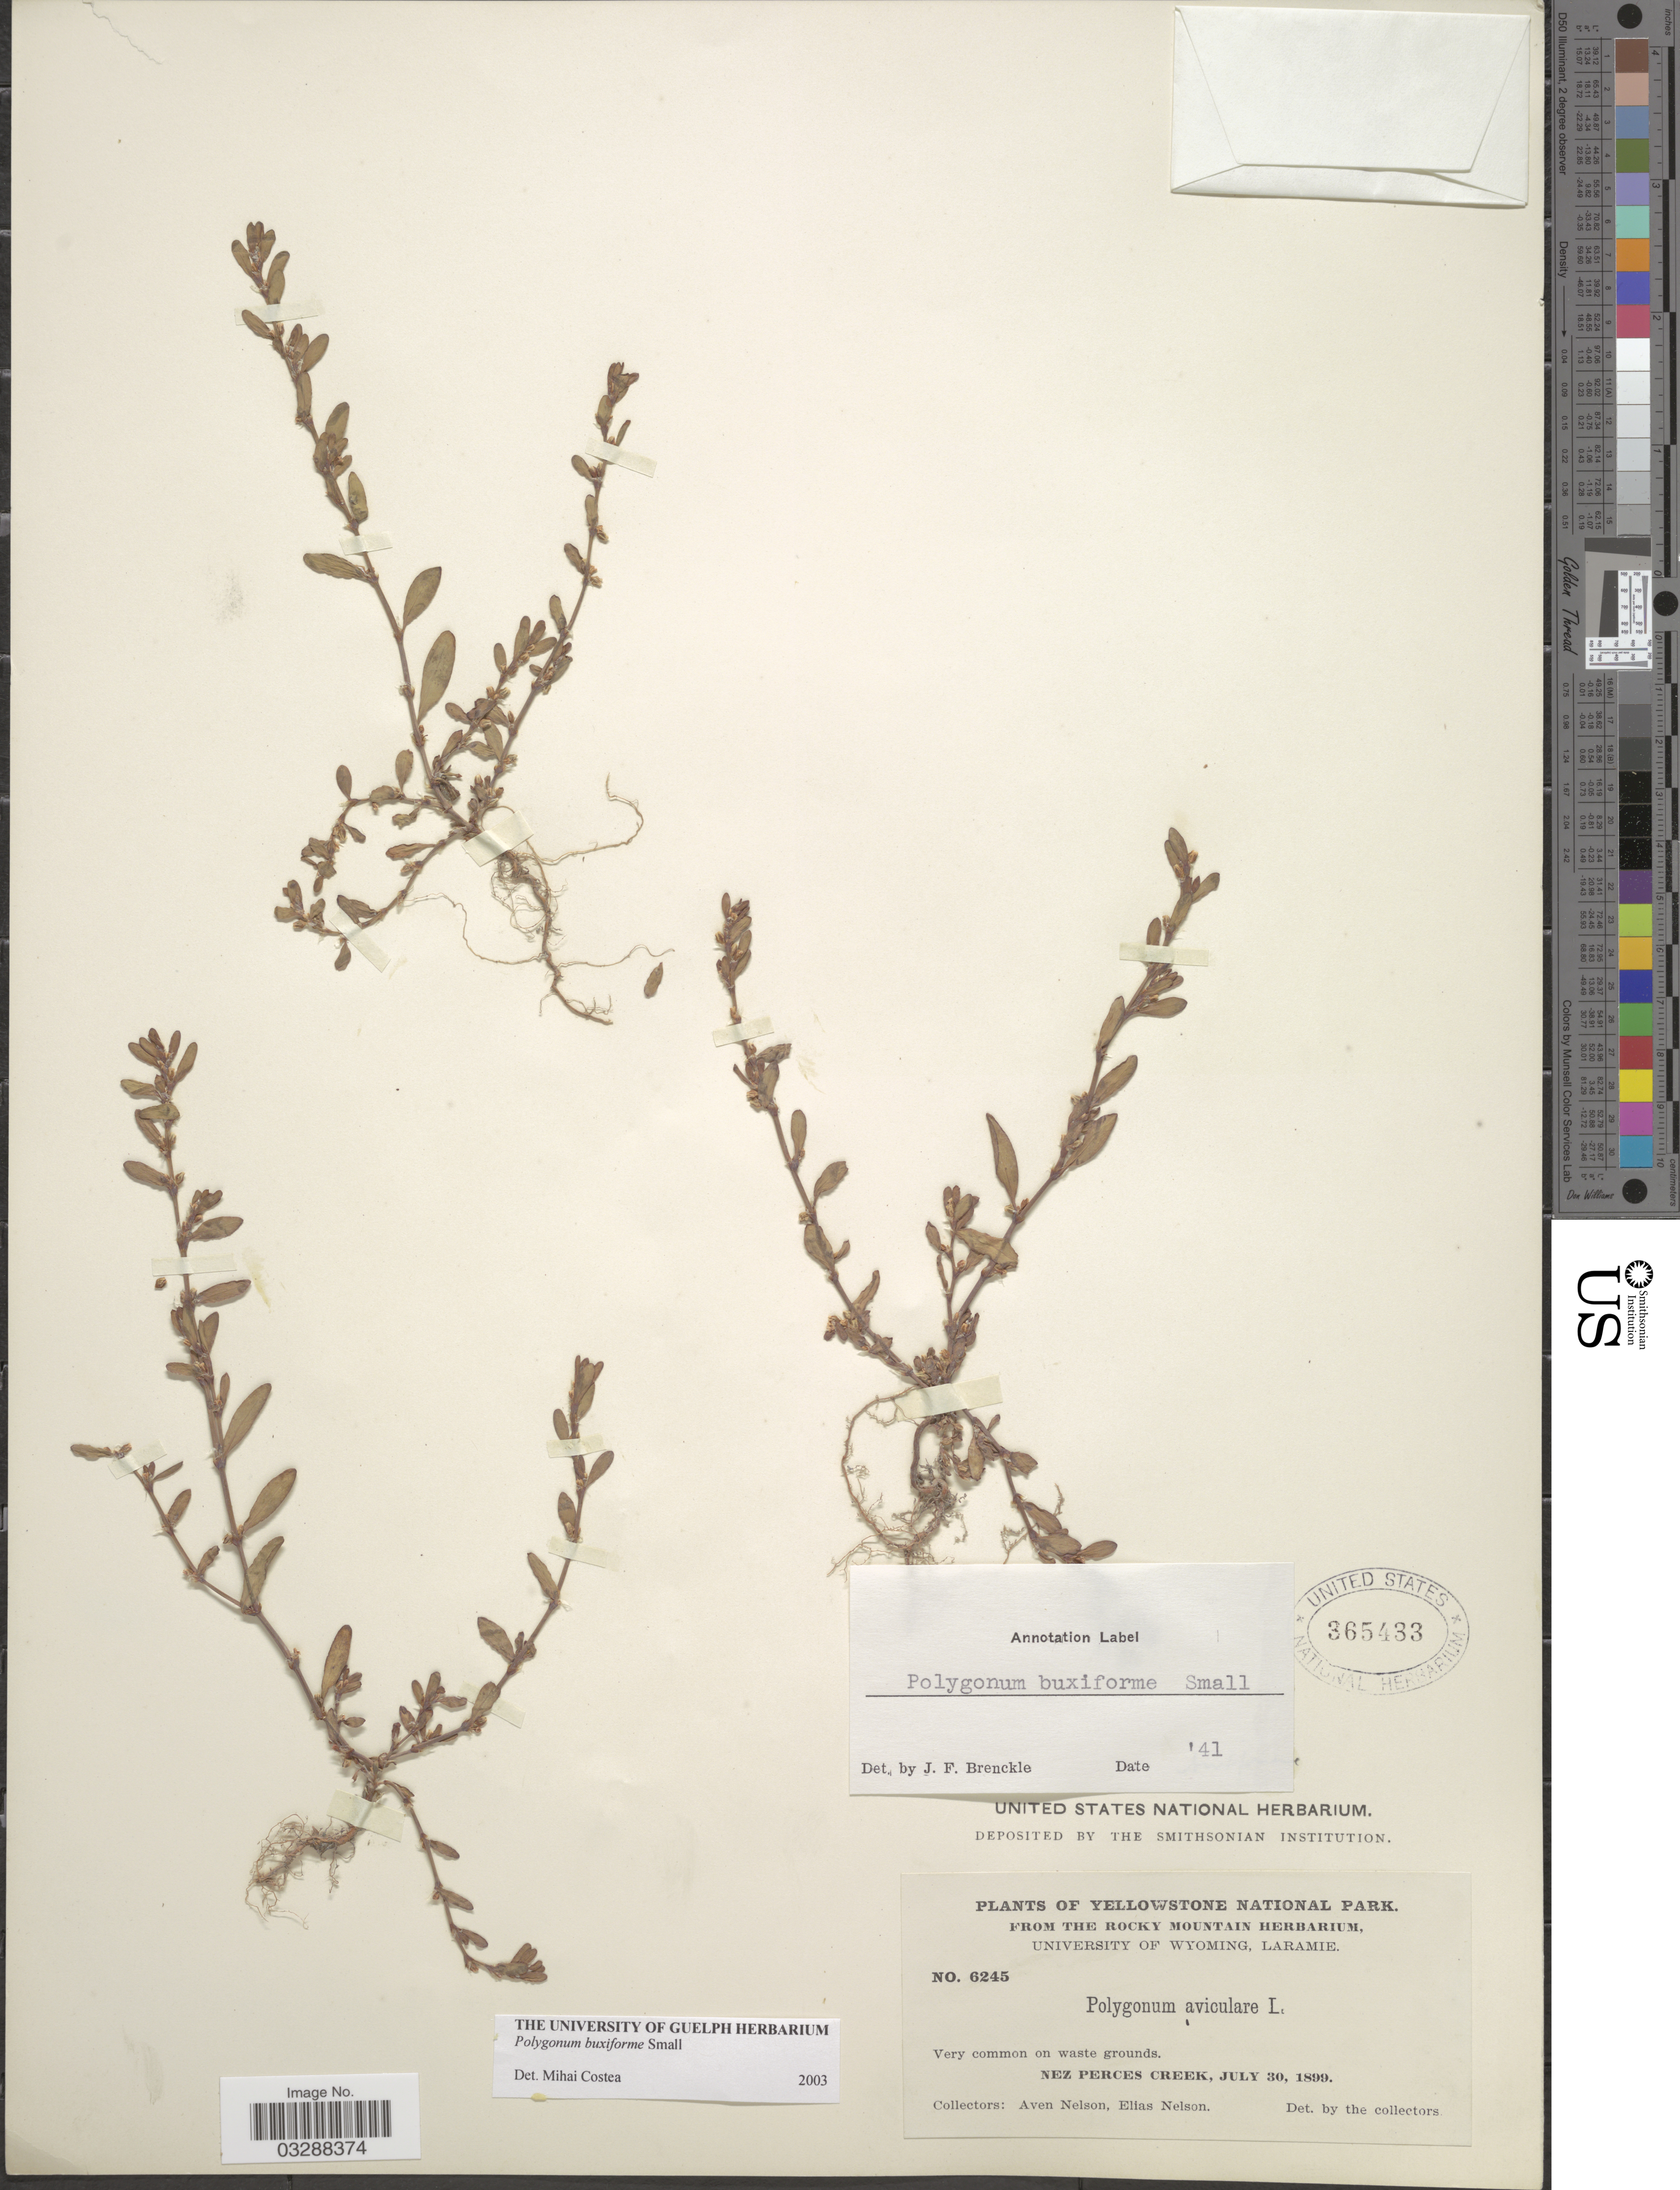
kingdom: Plantae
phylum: Tracheophyta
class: Magnoliopsida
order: Caryophyllales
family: Polygonaceae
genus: Polygonum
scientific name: Polygonum buxiforme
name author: Small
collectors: A. Nelson & E. Nelson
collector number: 6245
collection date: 1899-07-30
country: United States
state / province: Wyoming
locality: Yellowstone National Park, Nez Perces Creek.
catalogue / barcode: US 365433